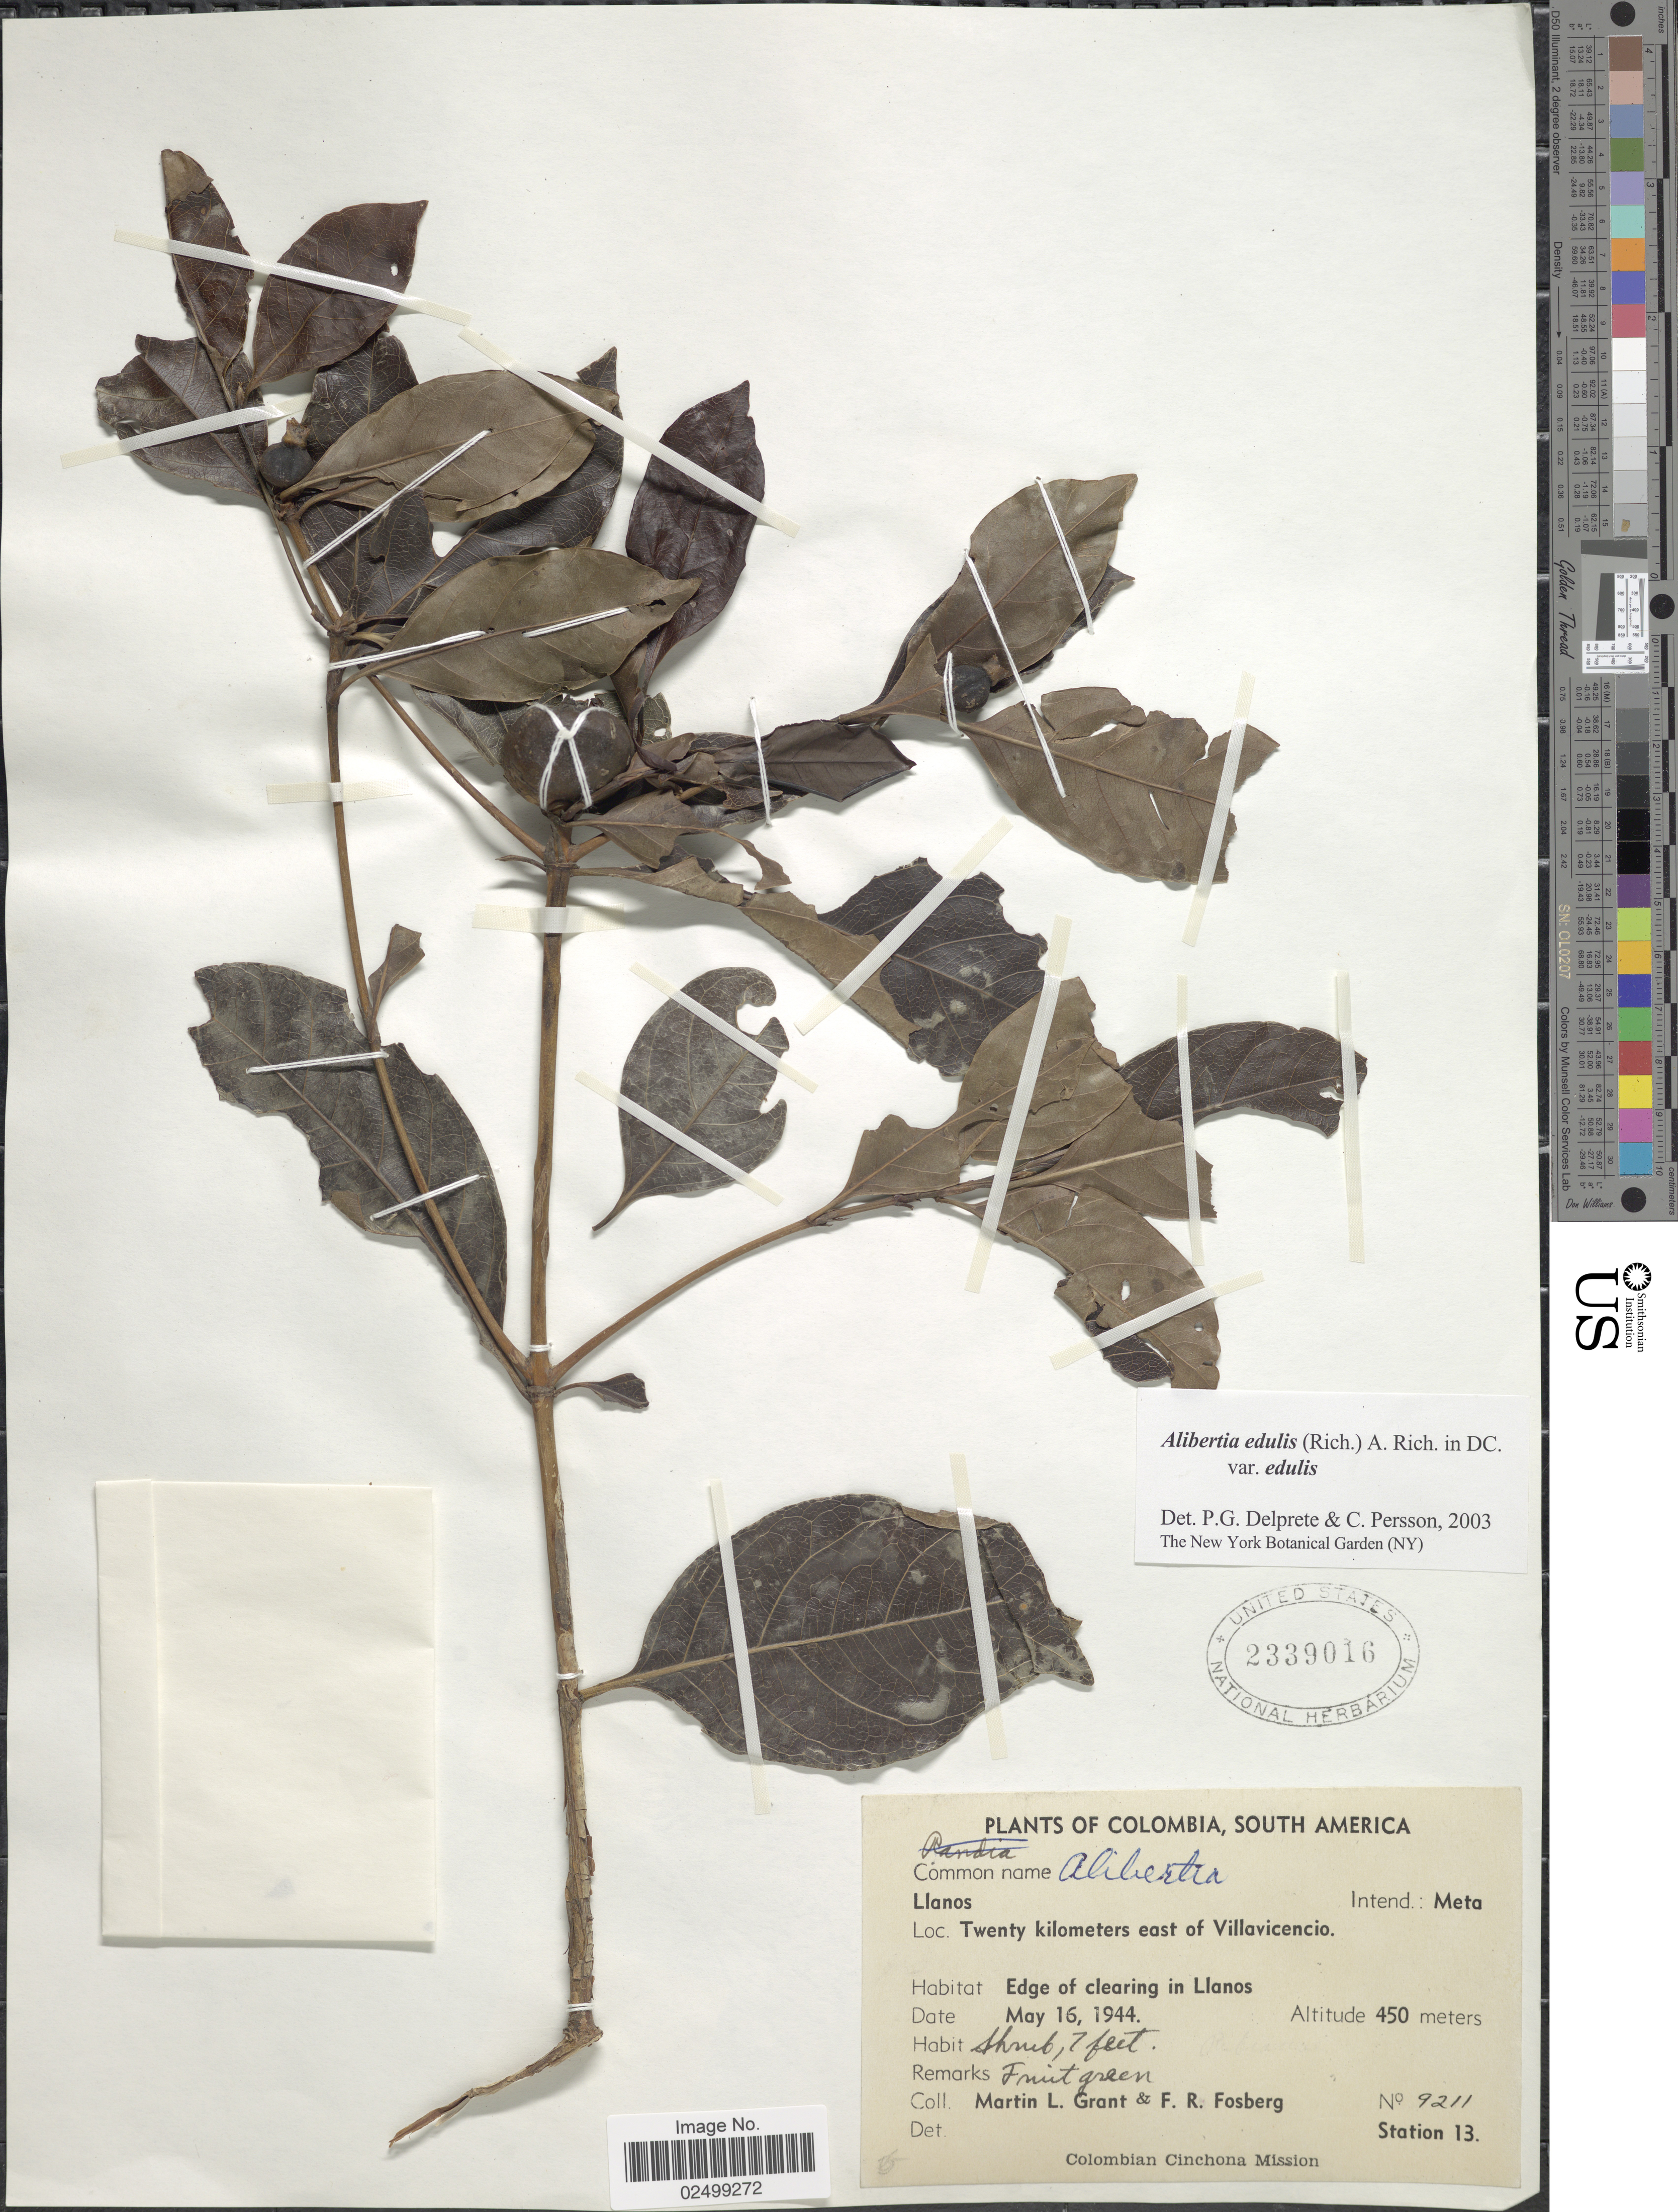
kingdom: Plantae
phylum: Tracheophyta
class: Magnoliopsida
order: Gentianales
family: Rubiaceae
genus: Alibertia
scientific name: Alibertia edulis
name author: (Rich.) A. Rich. ex DC.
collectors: M. L. Grant & F. R. Fosberg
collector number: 9211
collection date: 1944-05-16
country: Colombia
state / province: Meta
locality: Llanos, Intend: Meta, Twenty kilometers east of Villavicencio, Edge of clearing in Llanos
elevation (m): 450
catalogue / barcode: US 2339016